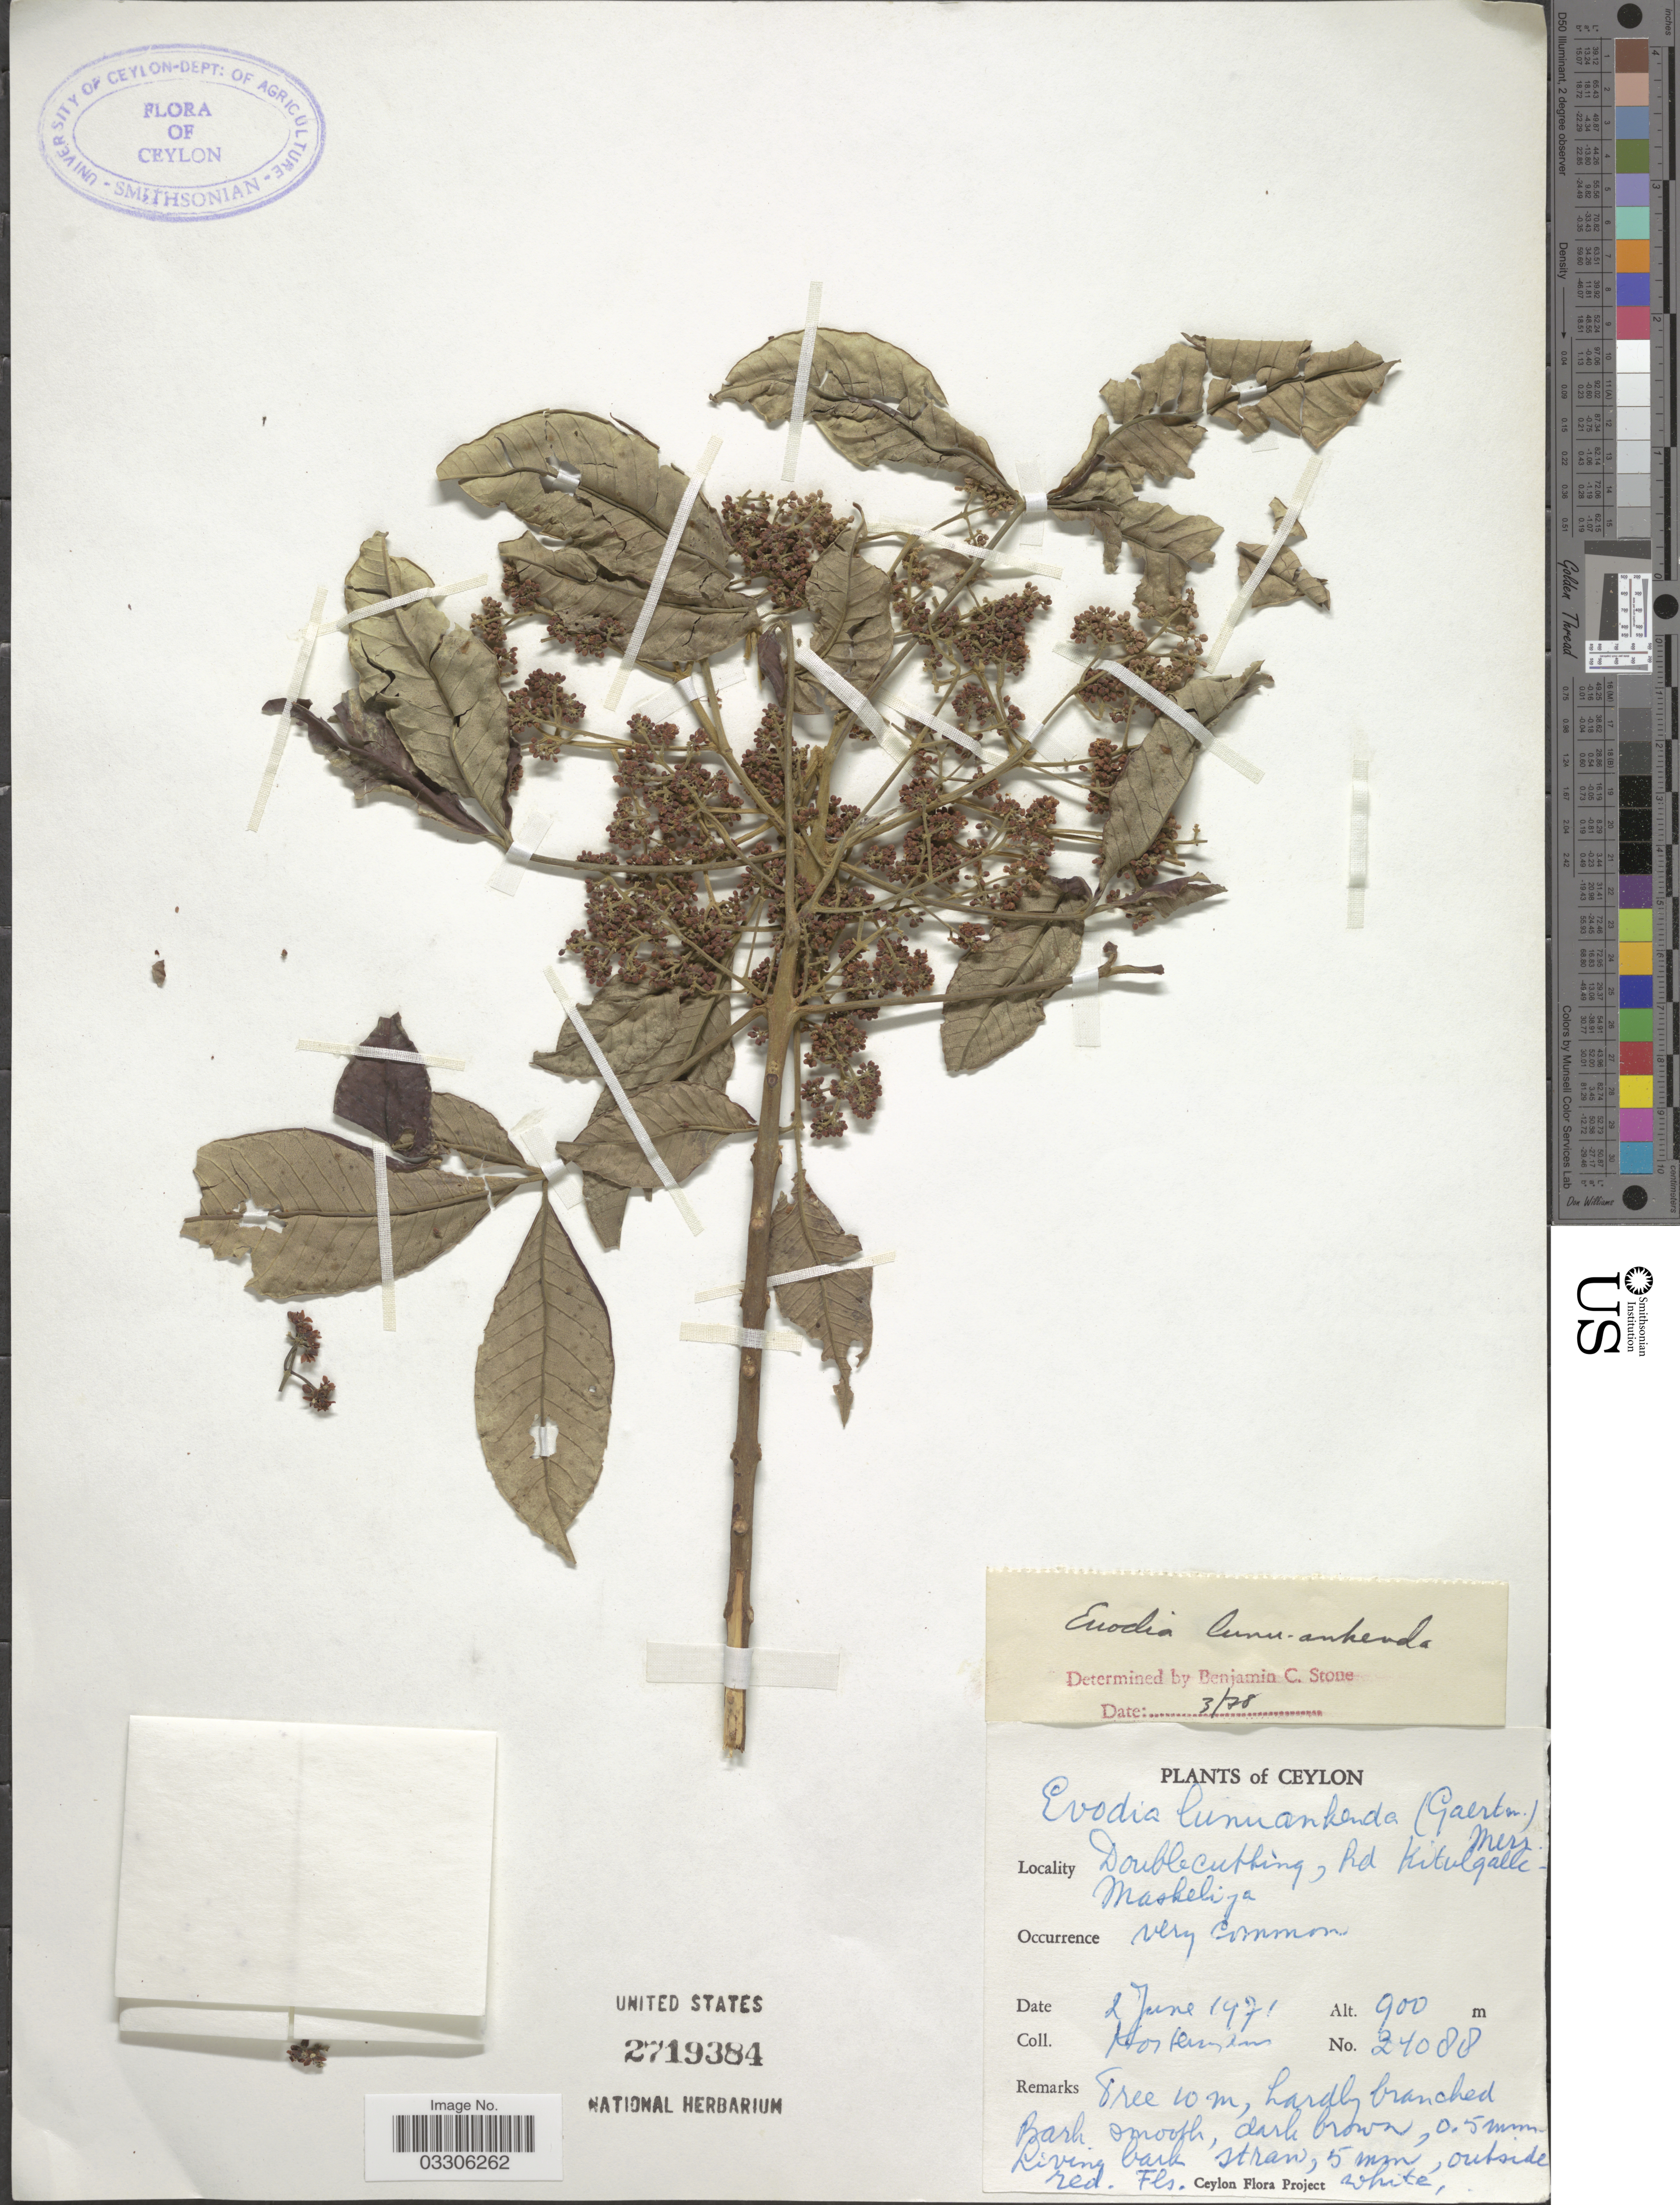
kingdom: Plantae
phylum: Tracheophyta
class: Magnoliopsida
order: Sapindales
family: Rutaceae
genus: Melicope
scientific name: Melicope lunu-ankenda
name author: (Gaertn.) T.G. Hartley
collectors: Kostermans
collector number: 24088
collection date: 1971-06-02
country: Sri Lanka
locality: Ceylon. Double Cutling [interpreted], Rd Kitulgalle-Maskeliya.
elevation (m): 900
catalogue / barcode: US 2719384